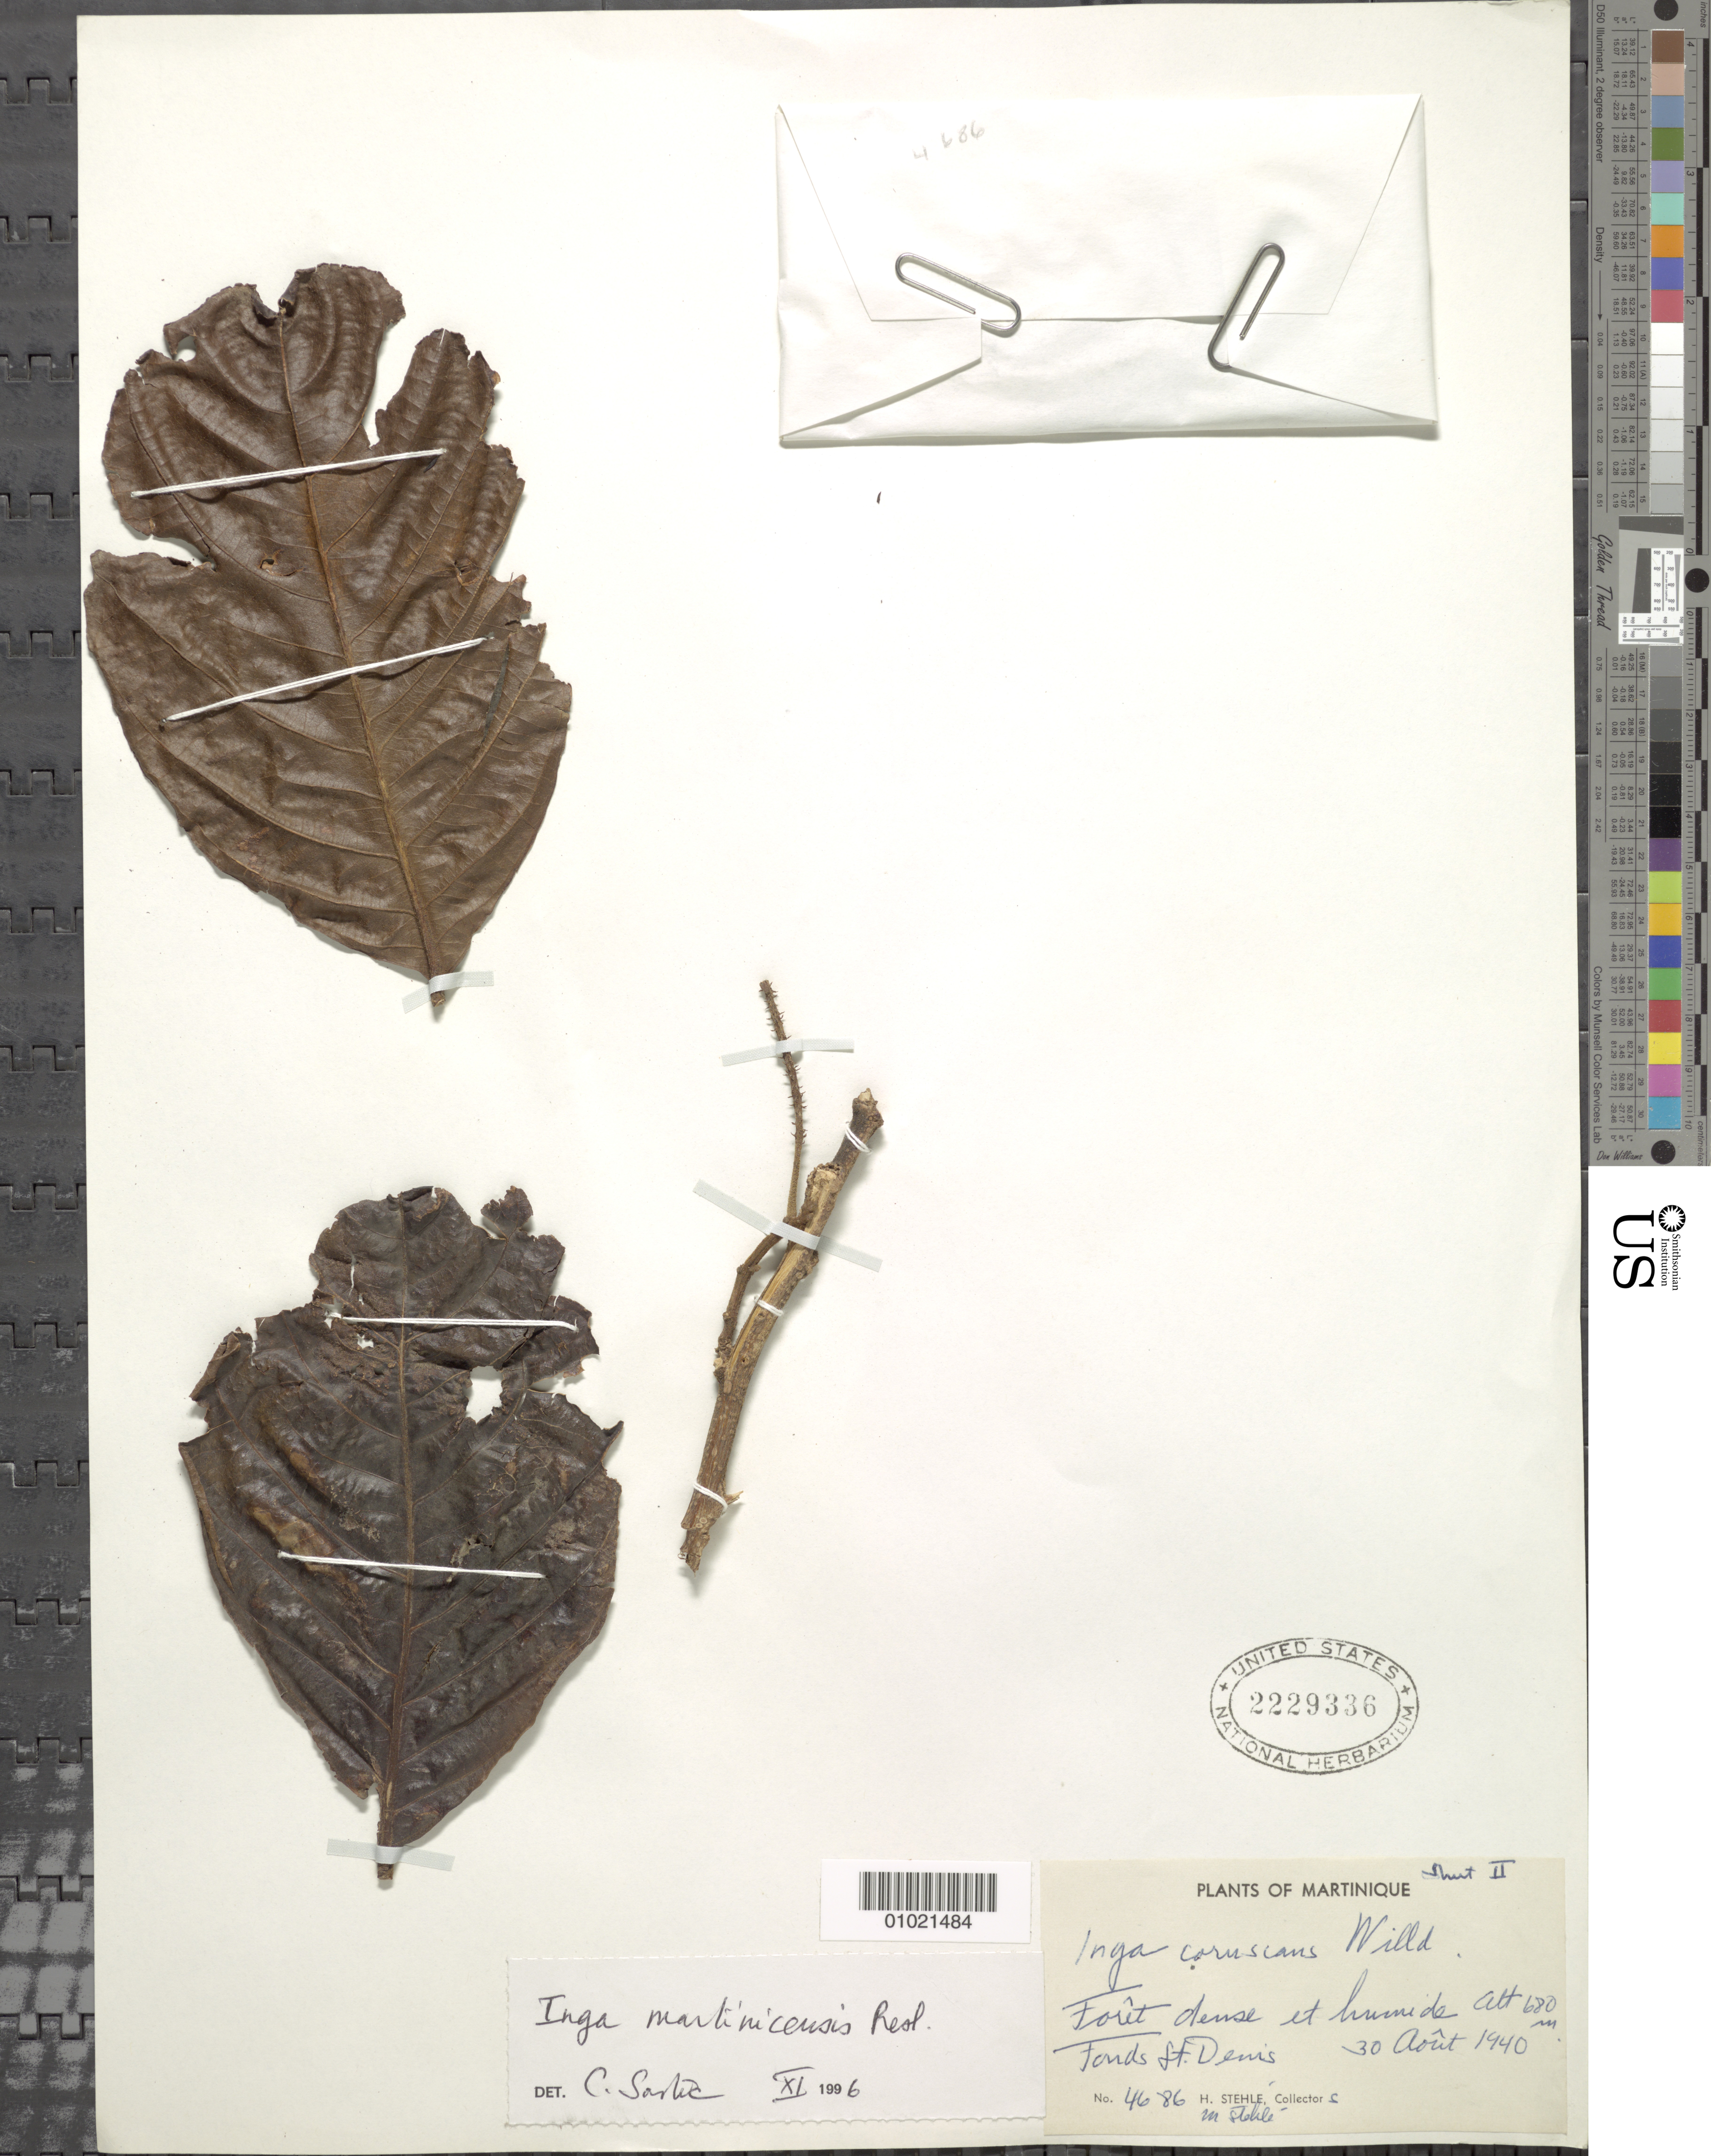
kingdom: Plantae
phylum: Tracheophyta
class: Magnoliopsida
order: Fabales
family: Fabaceae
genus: Inga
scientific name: Inga martinicensis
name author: C. Presl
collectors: H. Stehlé & M. Stehlé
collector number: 4686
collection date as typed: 30 Aug 1940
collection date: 1940-08-30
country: Martinique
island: Martinique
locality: Foet deuse it humide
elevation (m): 680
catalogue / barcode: US 2229336